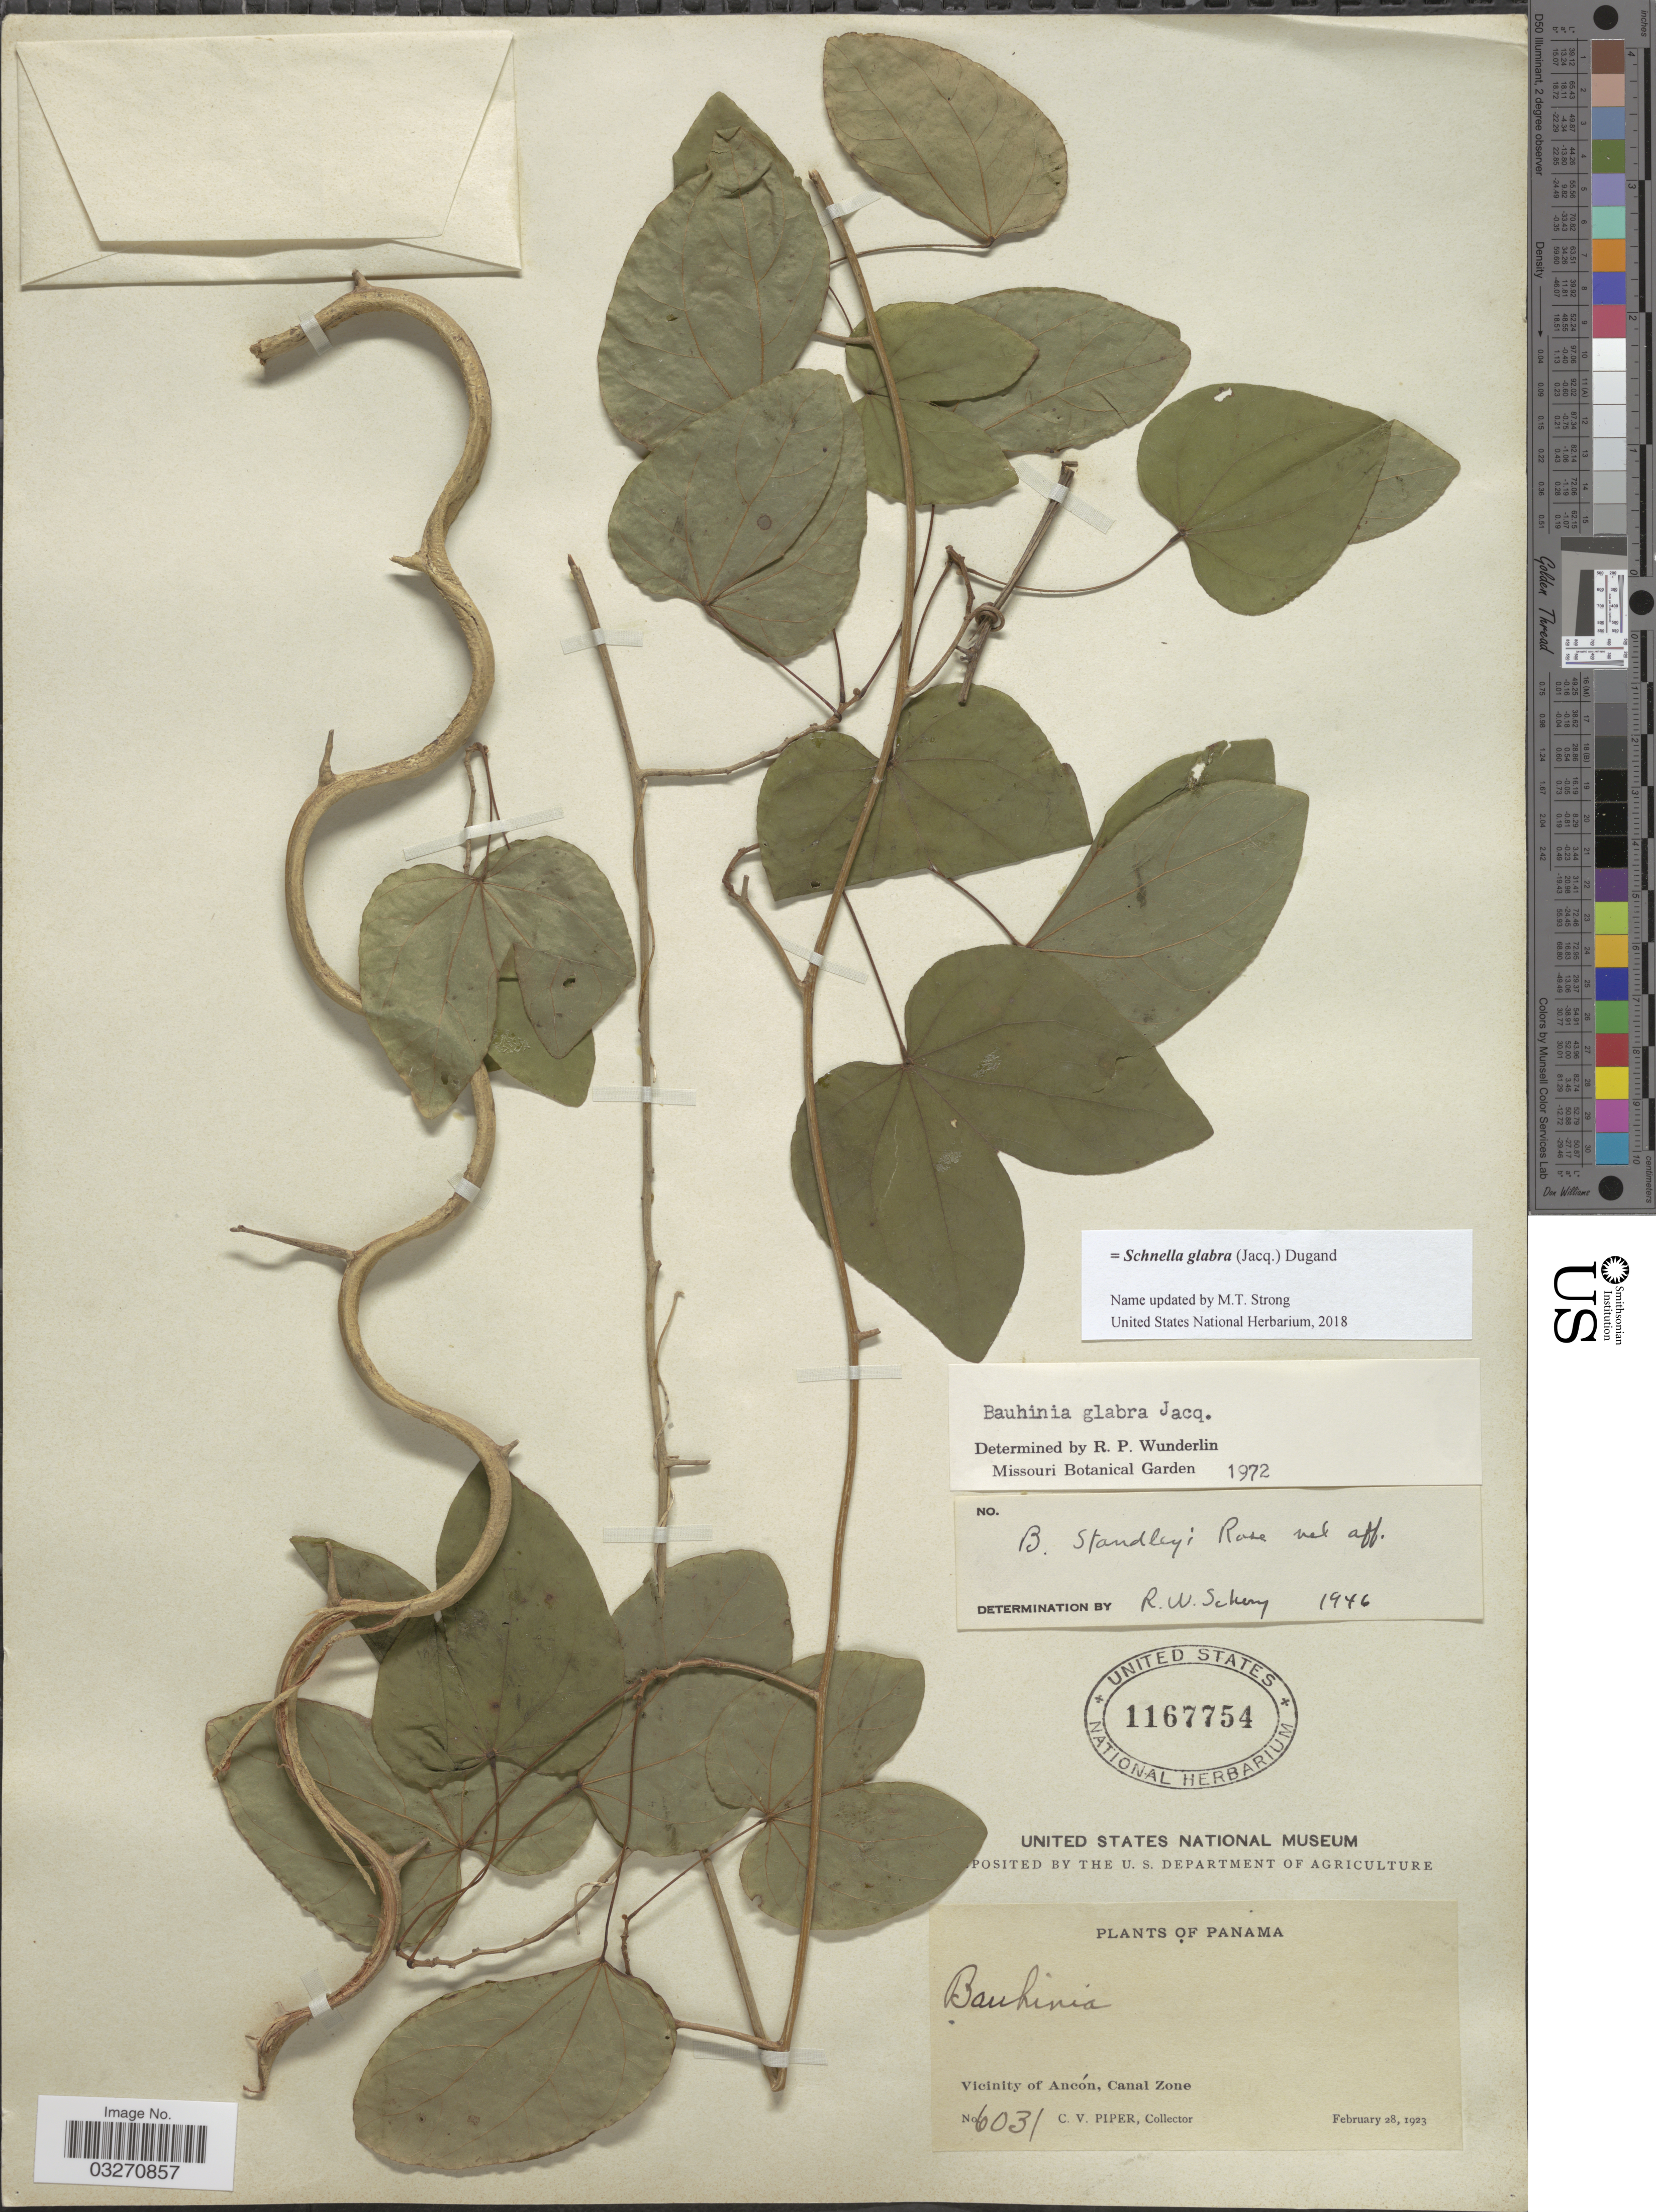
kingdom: Plantae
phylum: Tracheophyta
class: Magnoliopsida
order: Fabales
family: Fabaceae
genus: Schnella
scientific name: Schnella glabra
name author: (Jacq.) Dugand G.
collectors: C. V. Piper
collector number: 6031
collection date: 1923-02-28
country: Panama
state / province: Colón / Panamá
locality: Vicinity of Ancón, Canal Zone.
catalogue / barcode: US 1167754